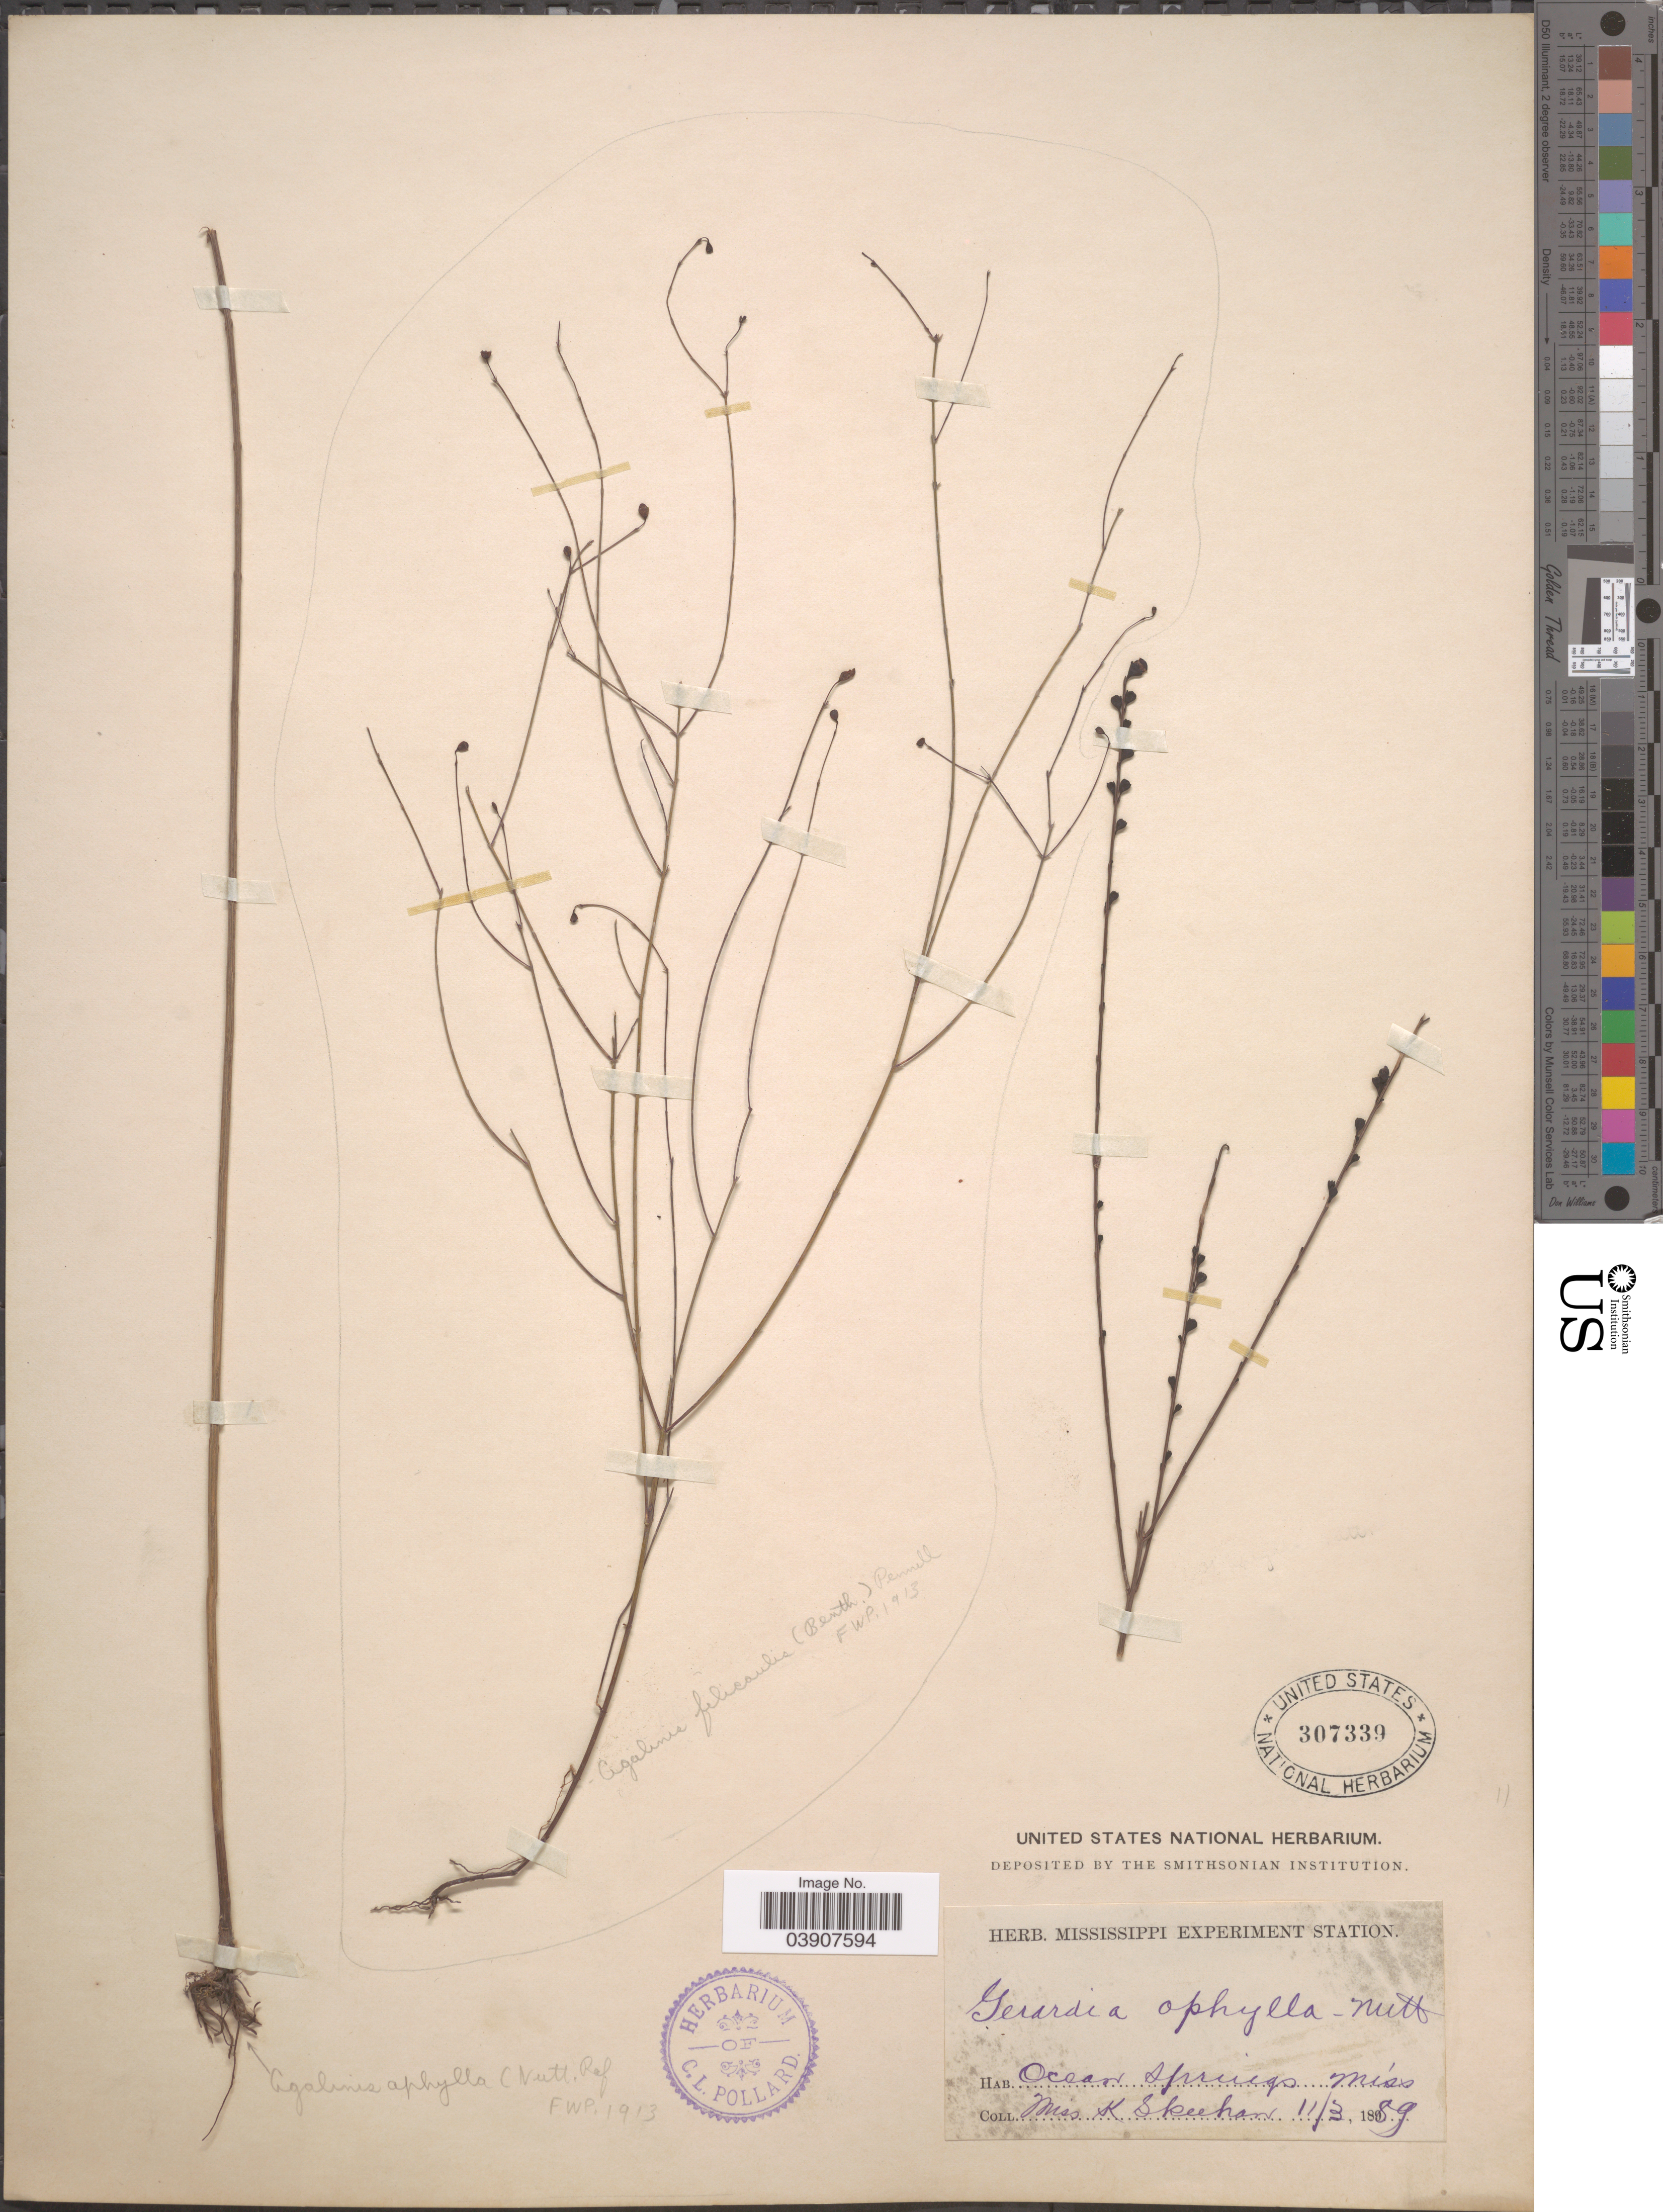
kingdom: Plantae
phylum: Tracheophyta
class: Magnoliopsida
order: Lamiales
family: Orobanchaceae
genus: Agalinis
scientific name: Agalinis aphylla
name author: (Nutt.) Raf.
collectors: K. Skeehan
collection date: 1889-11-03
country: United States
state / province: Mississippi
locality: Ocean Springs.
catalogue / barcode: US 307339